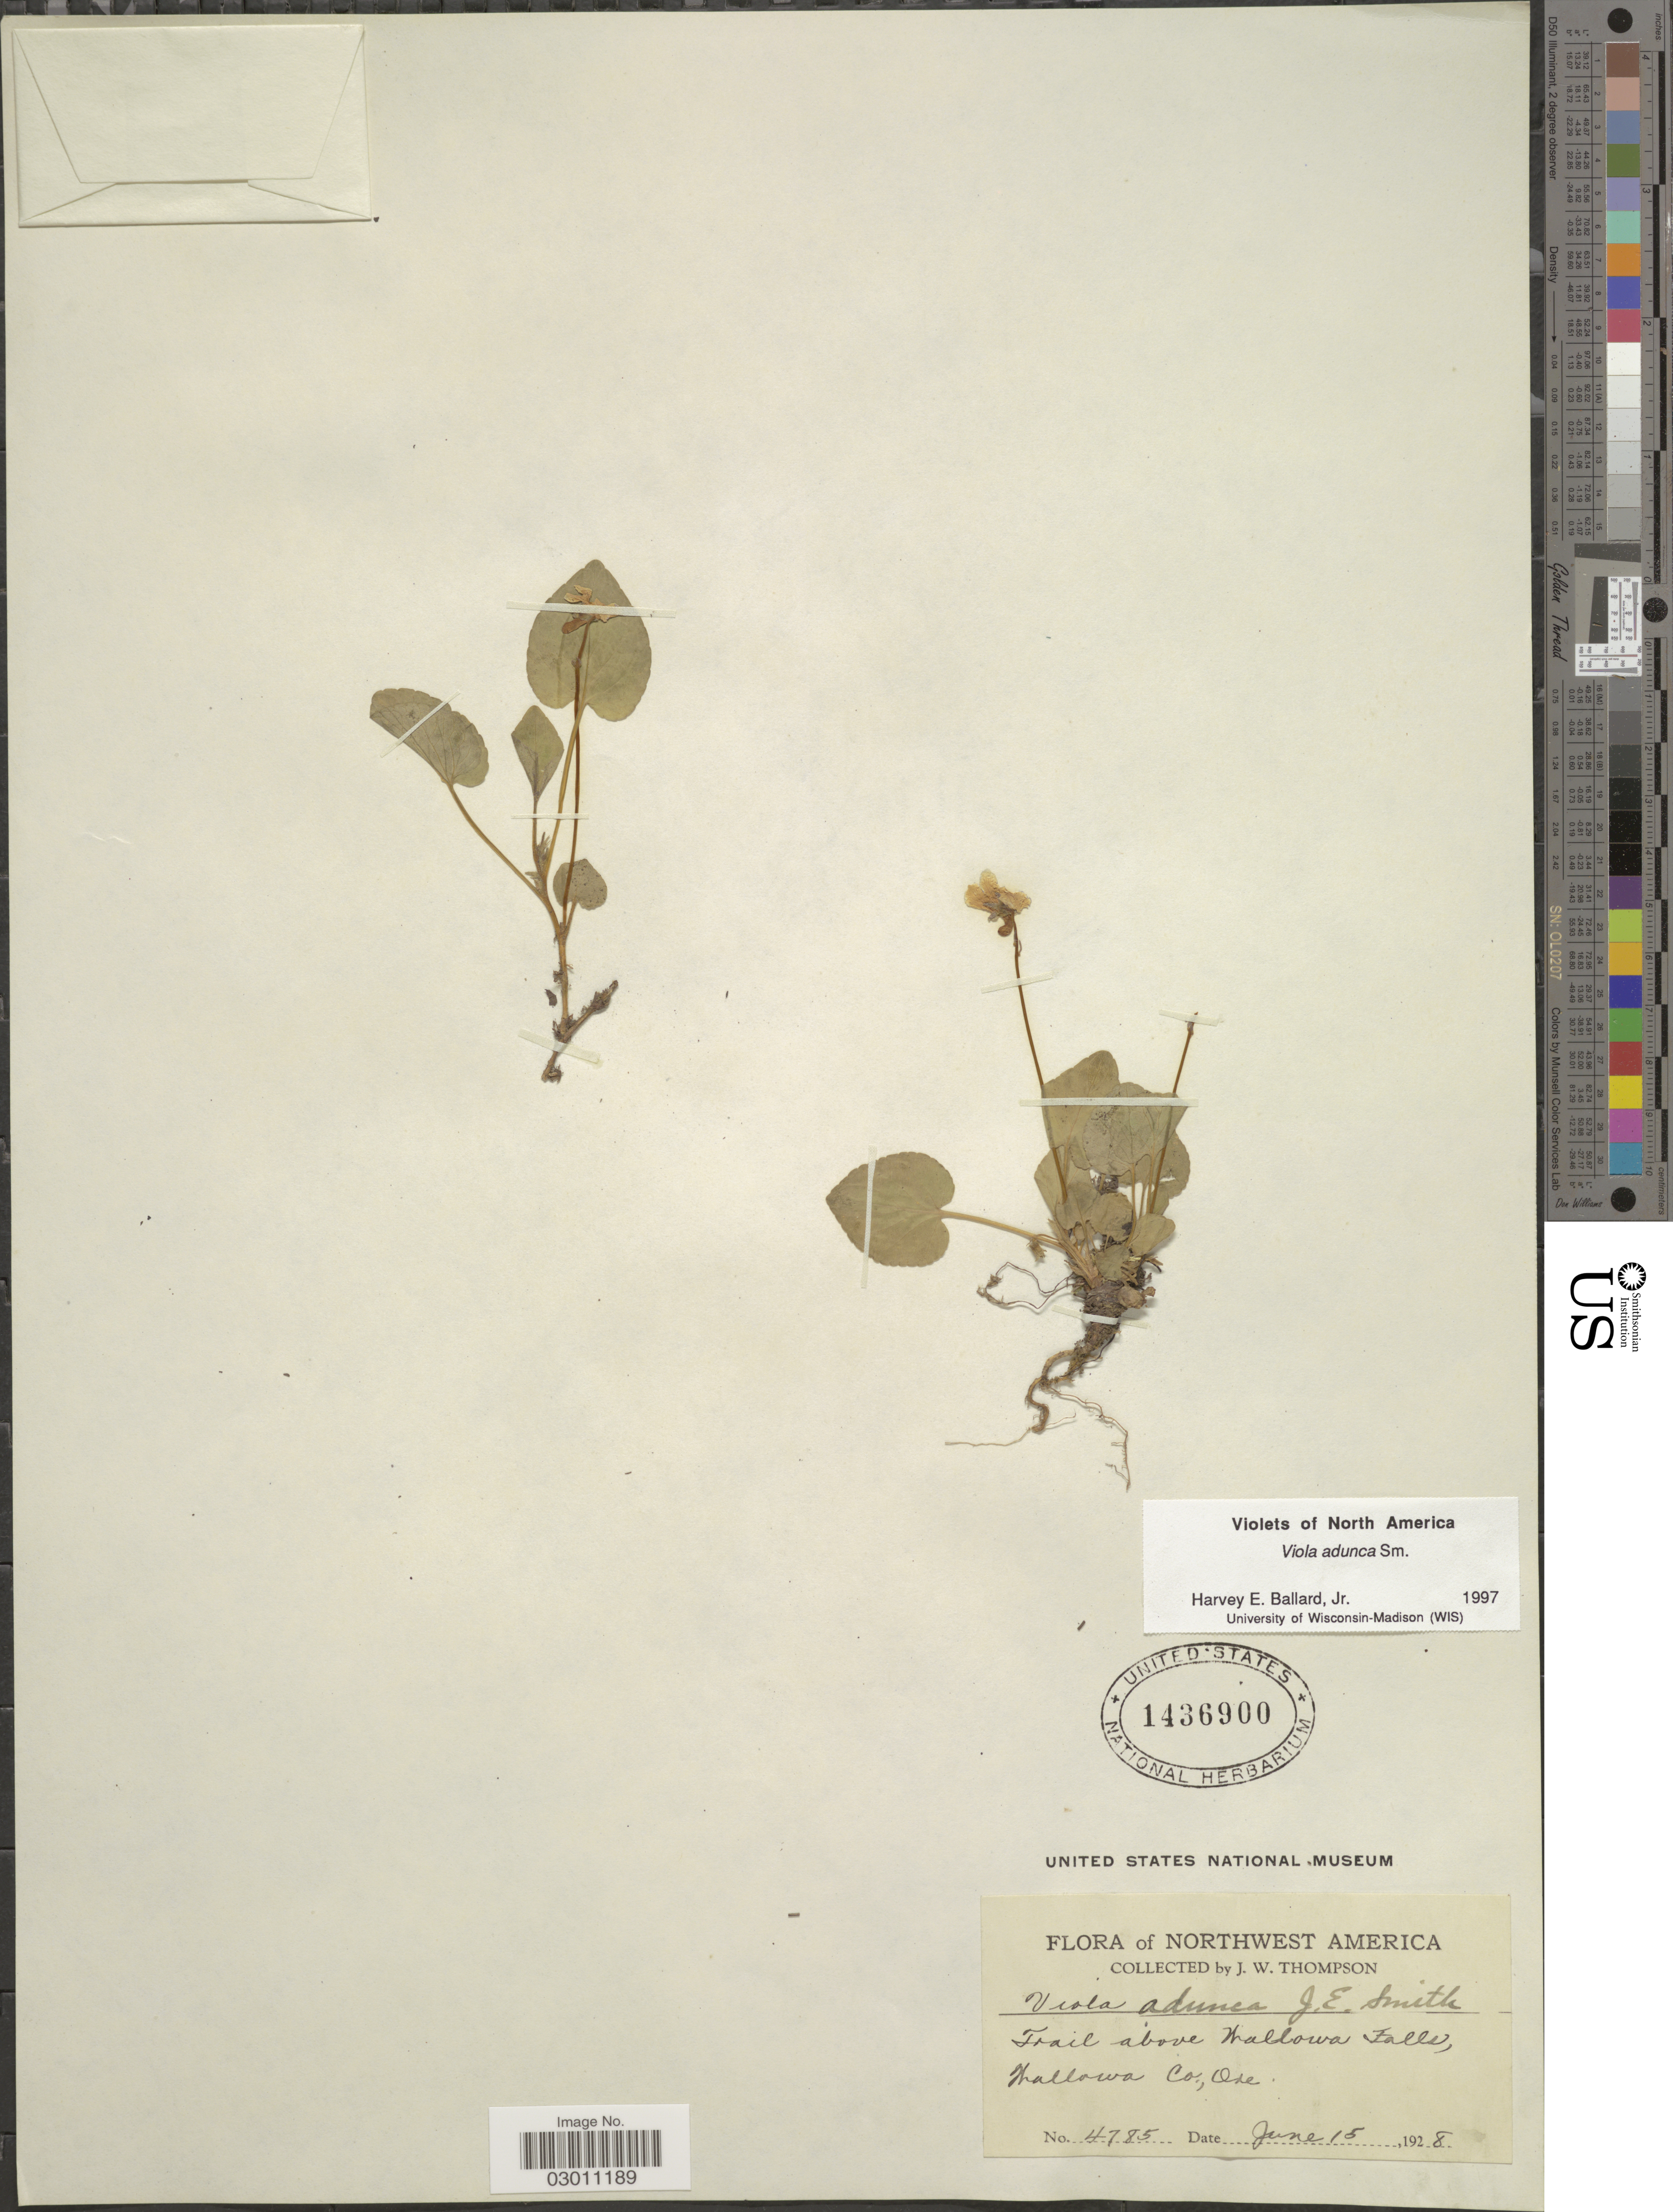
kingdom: Plantae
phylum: Tracheophyta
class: Magnoliopsida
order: Malpighiales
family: Violaceae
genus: Viola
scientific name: Viola adunca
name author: Sm.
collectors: J. Thompson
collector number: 4785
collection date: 1928-06-15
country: United States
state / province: Oregon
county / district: Wallowa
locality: Northwest America. Trail above Wallowa Falls, Wallowa Co., Ore.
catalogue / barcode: US 1436900